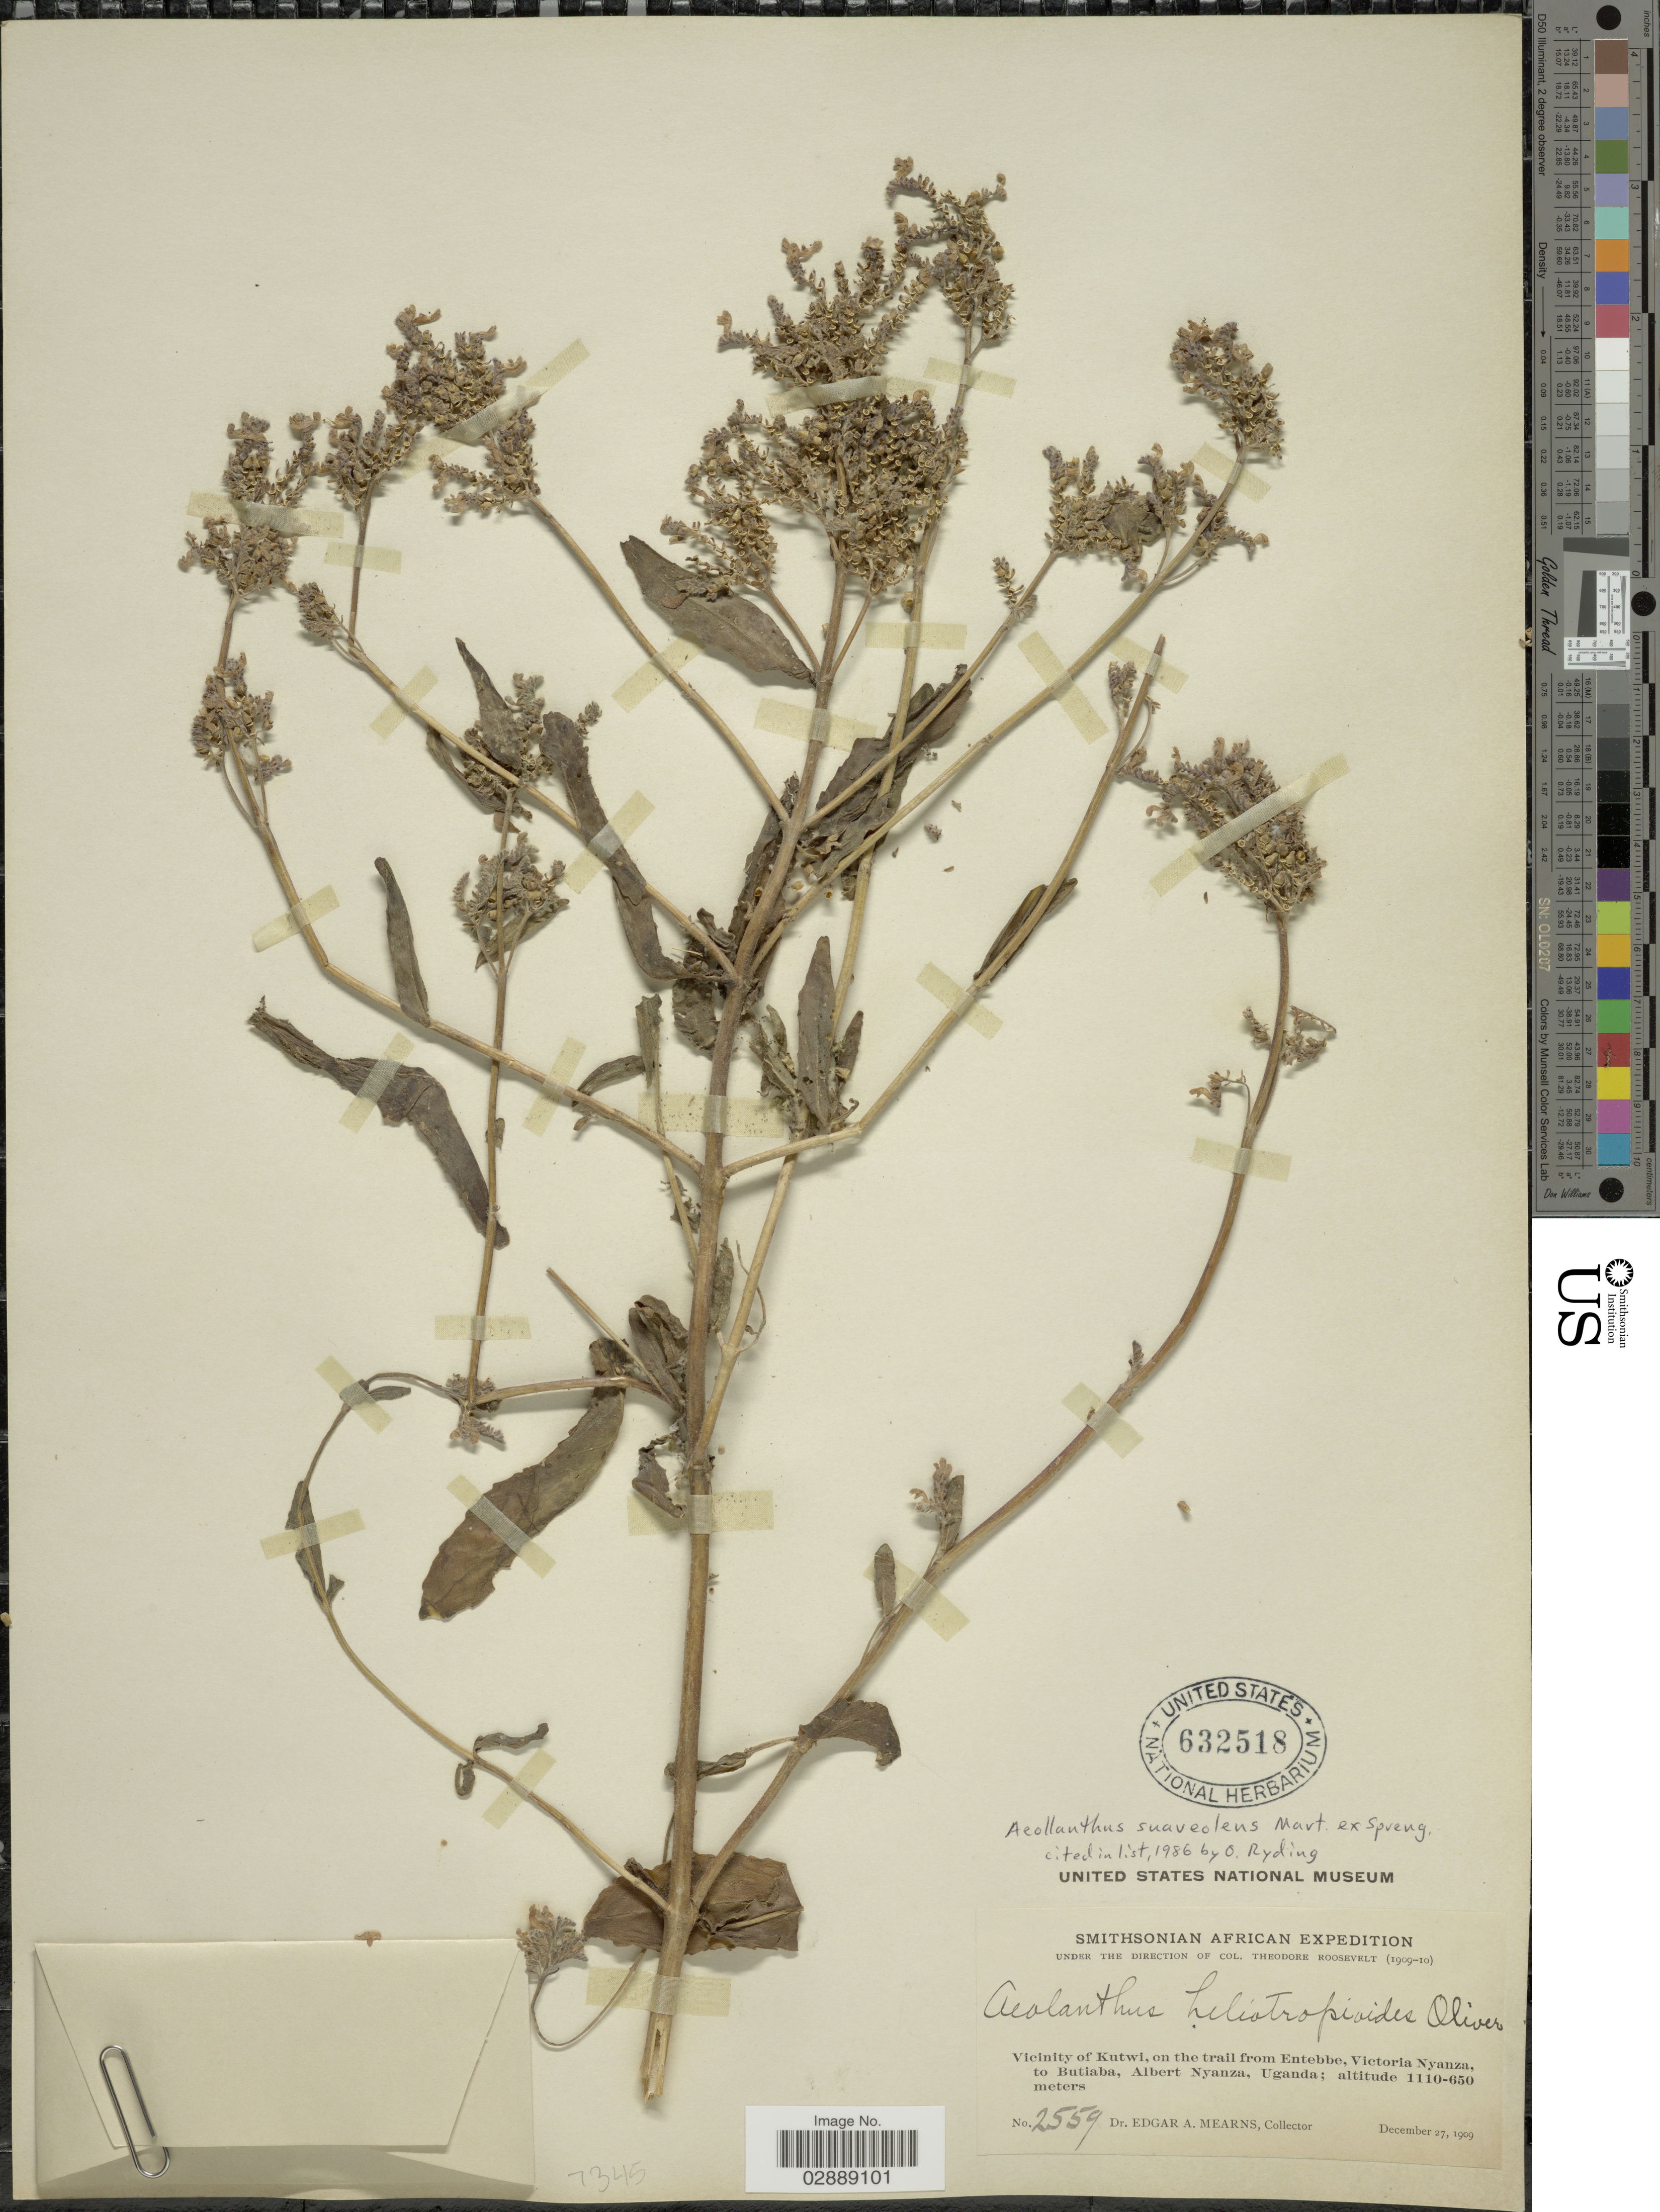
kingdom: Plantae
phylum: Tracheophyta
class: Magnoliopsida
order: Lamiales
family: Lamiaceae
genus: Aeollanthus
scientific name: Aeollanthus suaveolens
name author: Mart. ex Spreng.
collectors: E. A. Mearns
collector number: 2559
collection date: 1909-12-27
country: Uganda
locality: Vicinity of Kutwi, on the trail from entebbe, Victoria Nyanza, to Butiaba, Albert Nyanza.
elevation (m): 650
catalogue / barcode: US 632518